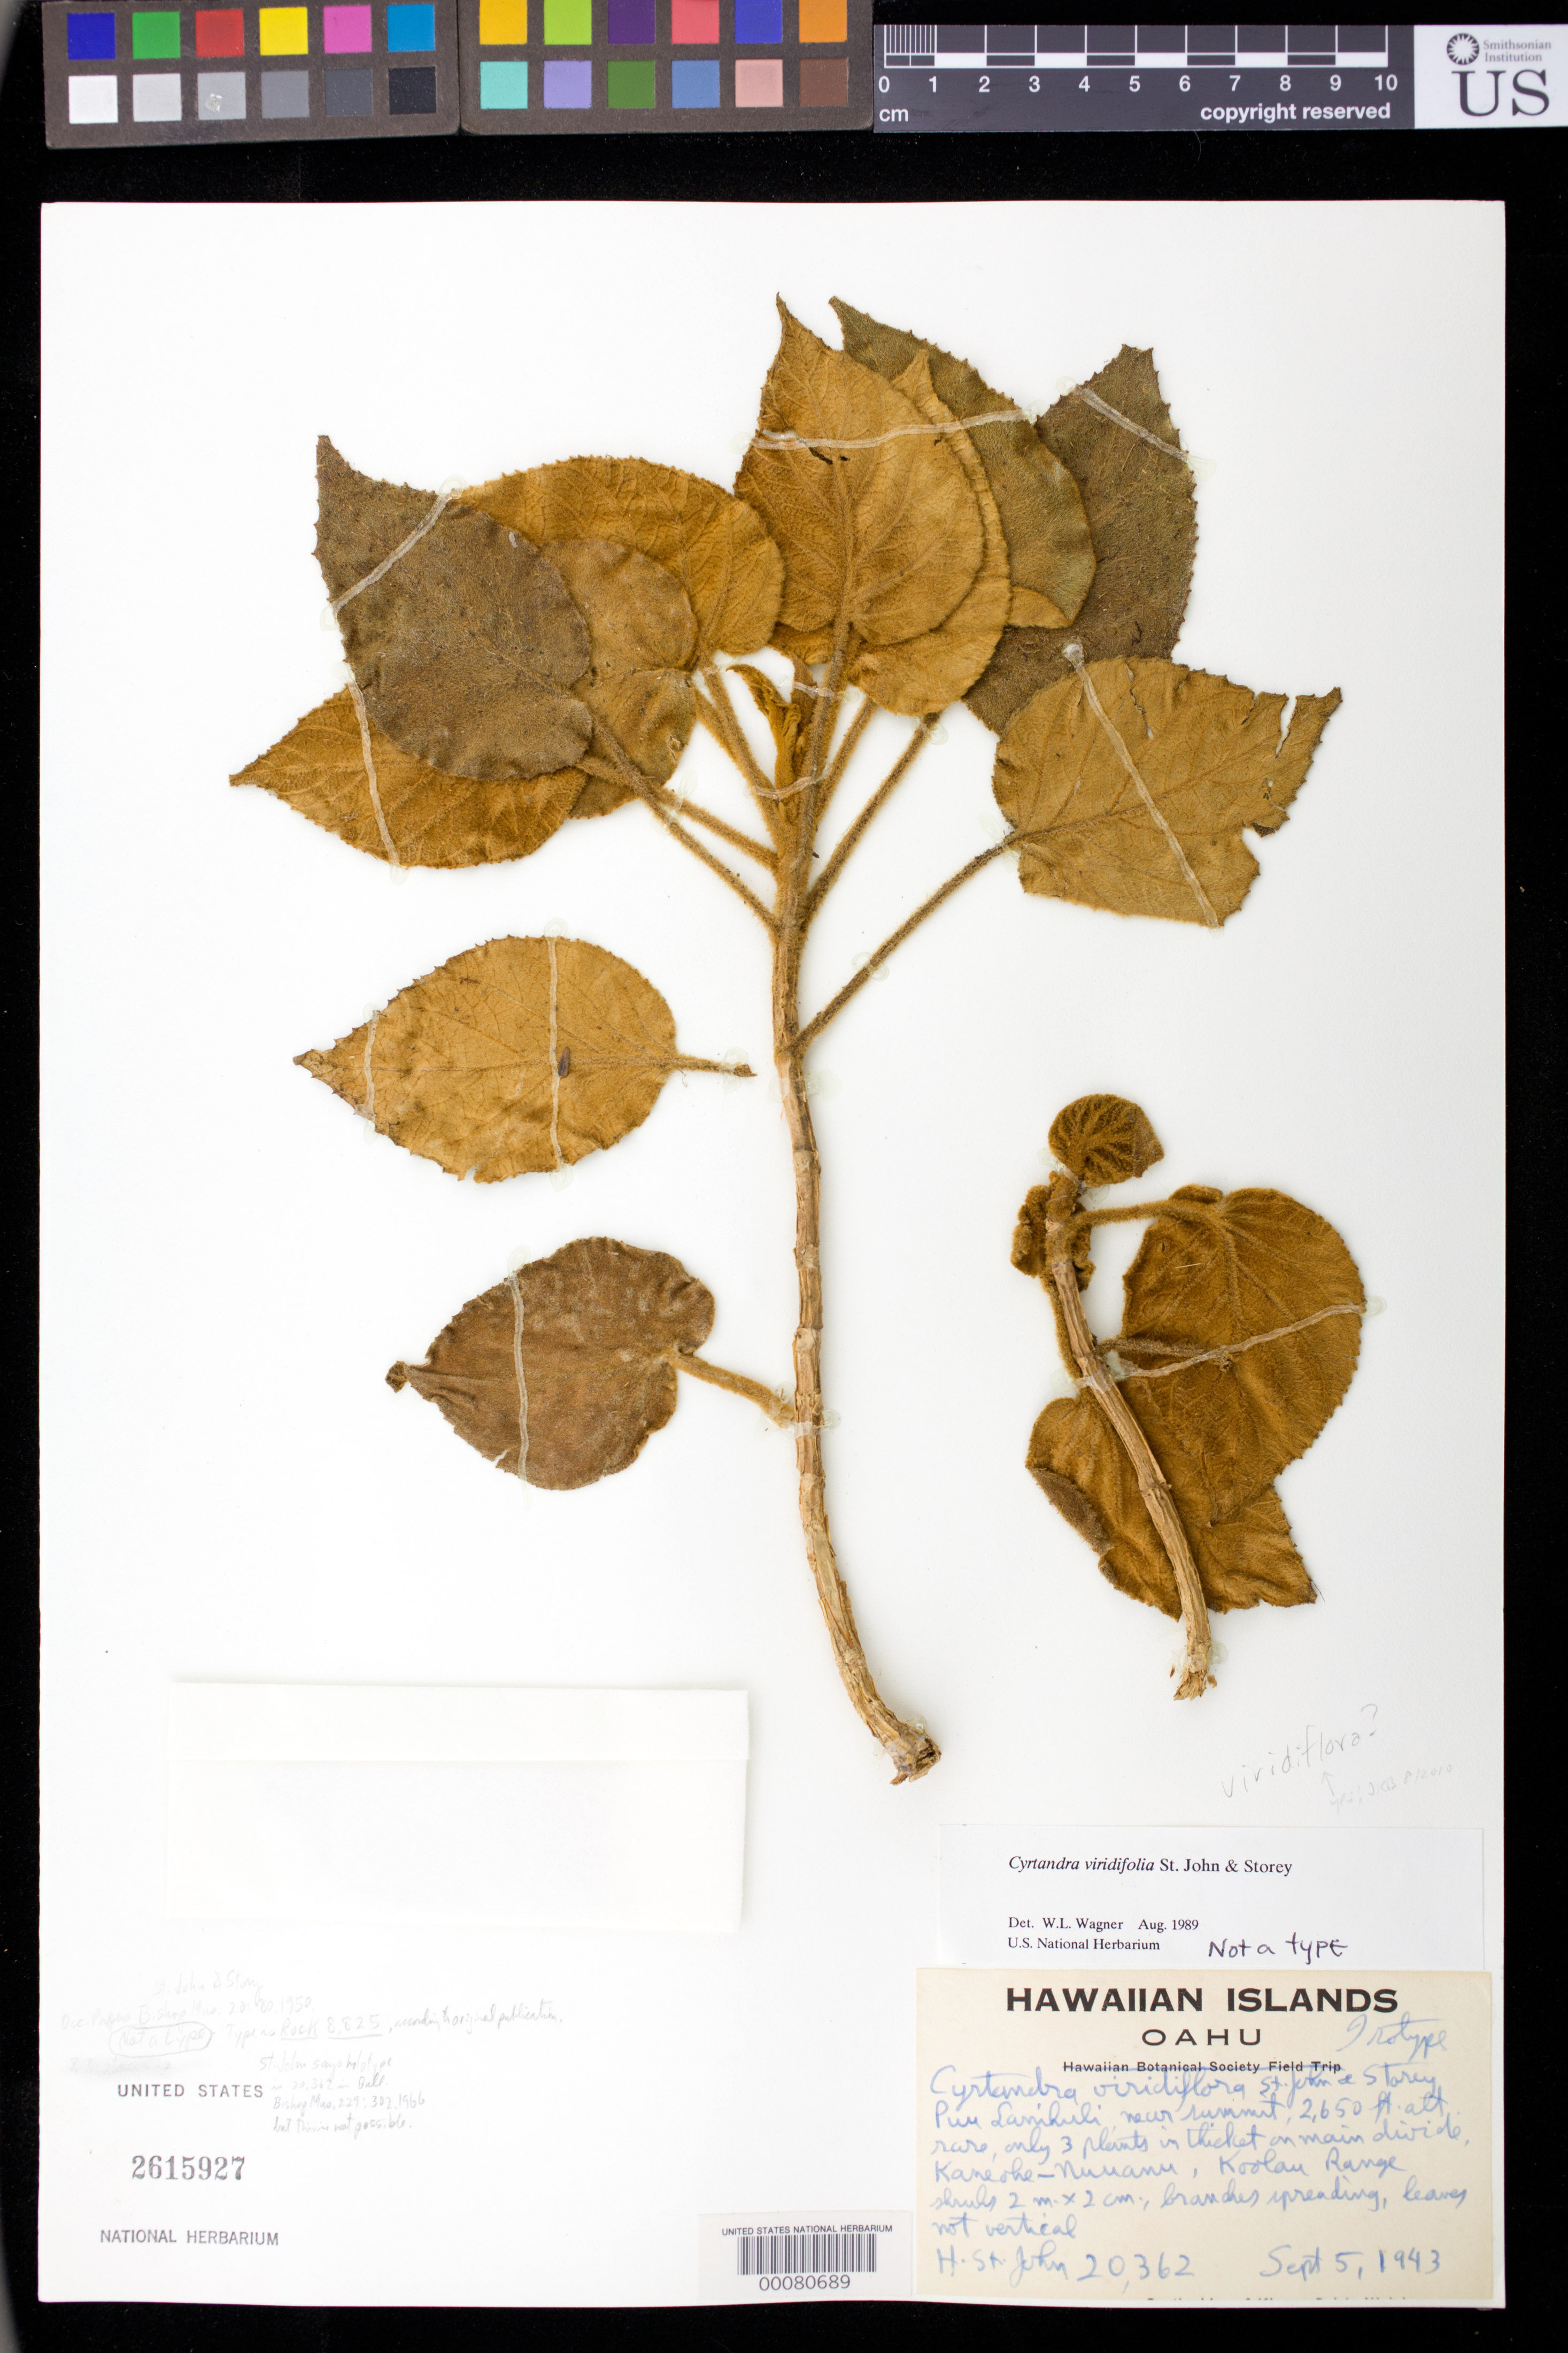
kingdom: Plantae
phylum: Tracheophyta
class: Magnoliopsida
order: Lamiales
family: Gesneriaceae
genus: Cyrtandra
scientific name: Cyrtandra viridiflora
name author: H. St. John & Storey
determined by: Wagner, W. L., (BOT), Smithsonian Institution - National Museum of Natural History (UNITED STATES)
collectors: H. St. John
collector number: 20362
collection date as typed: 05 Sep 1943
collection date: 1943-09-05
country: United States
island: Oahu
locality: Puu Lanihulu near summit, Kaneohe-Nuuanu, Koolau Range.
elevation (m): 808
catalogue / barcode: US 2615927